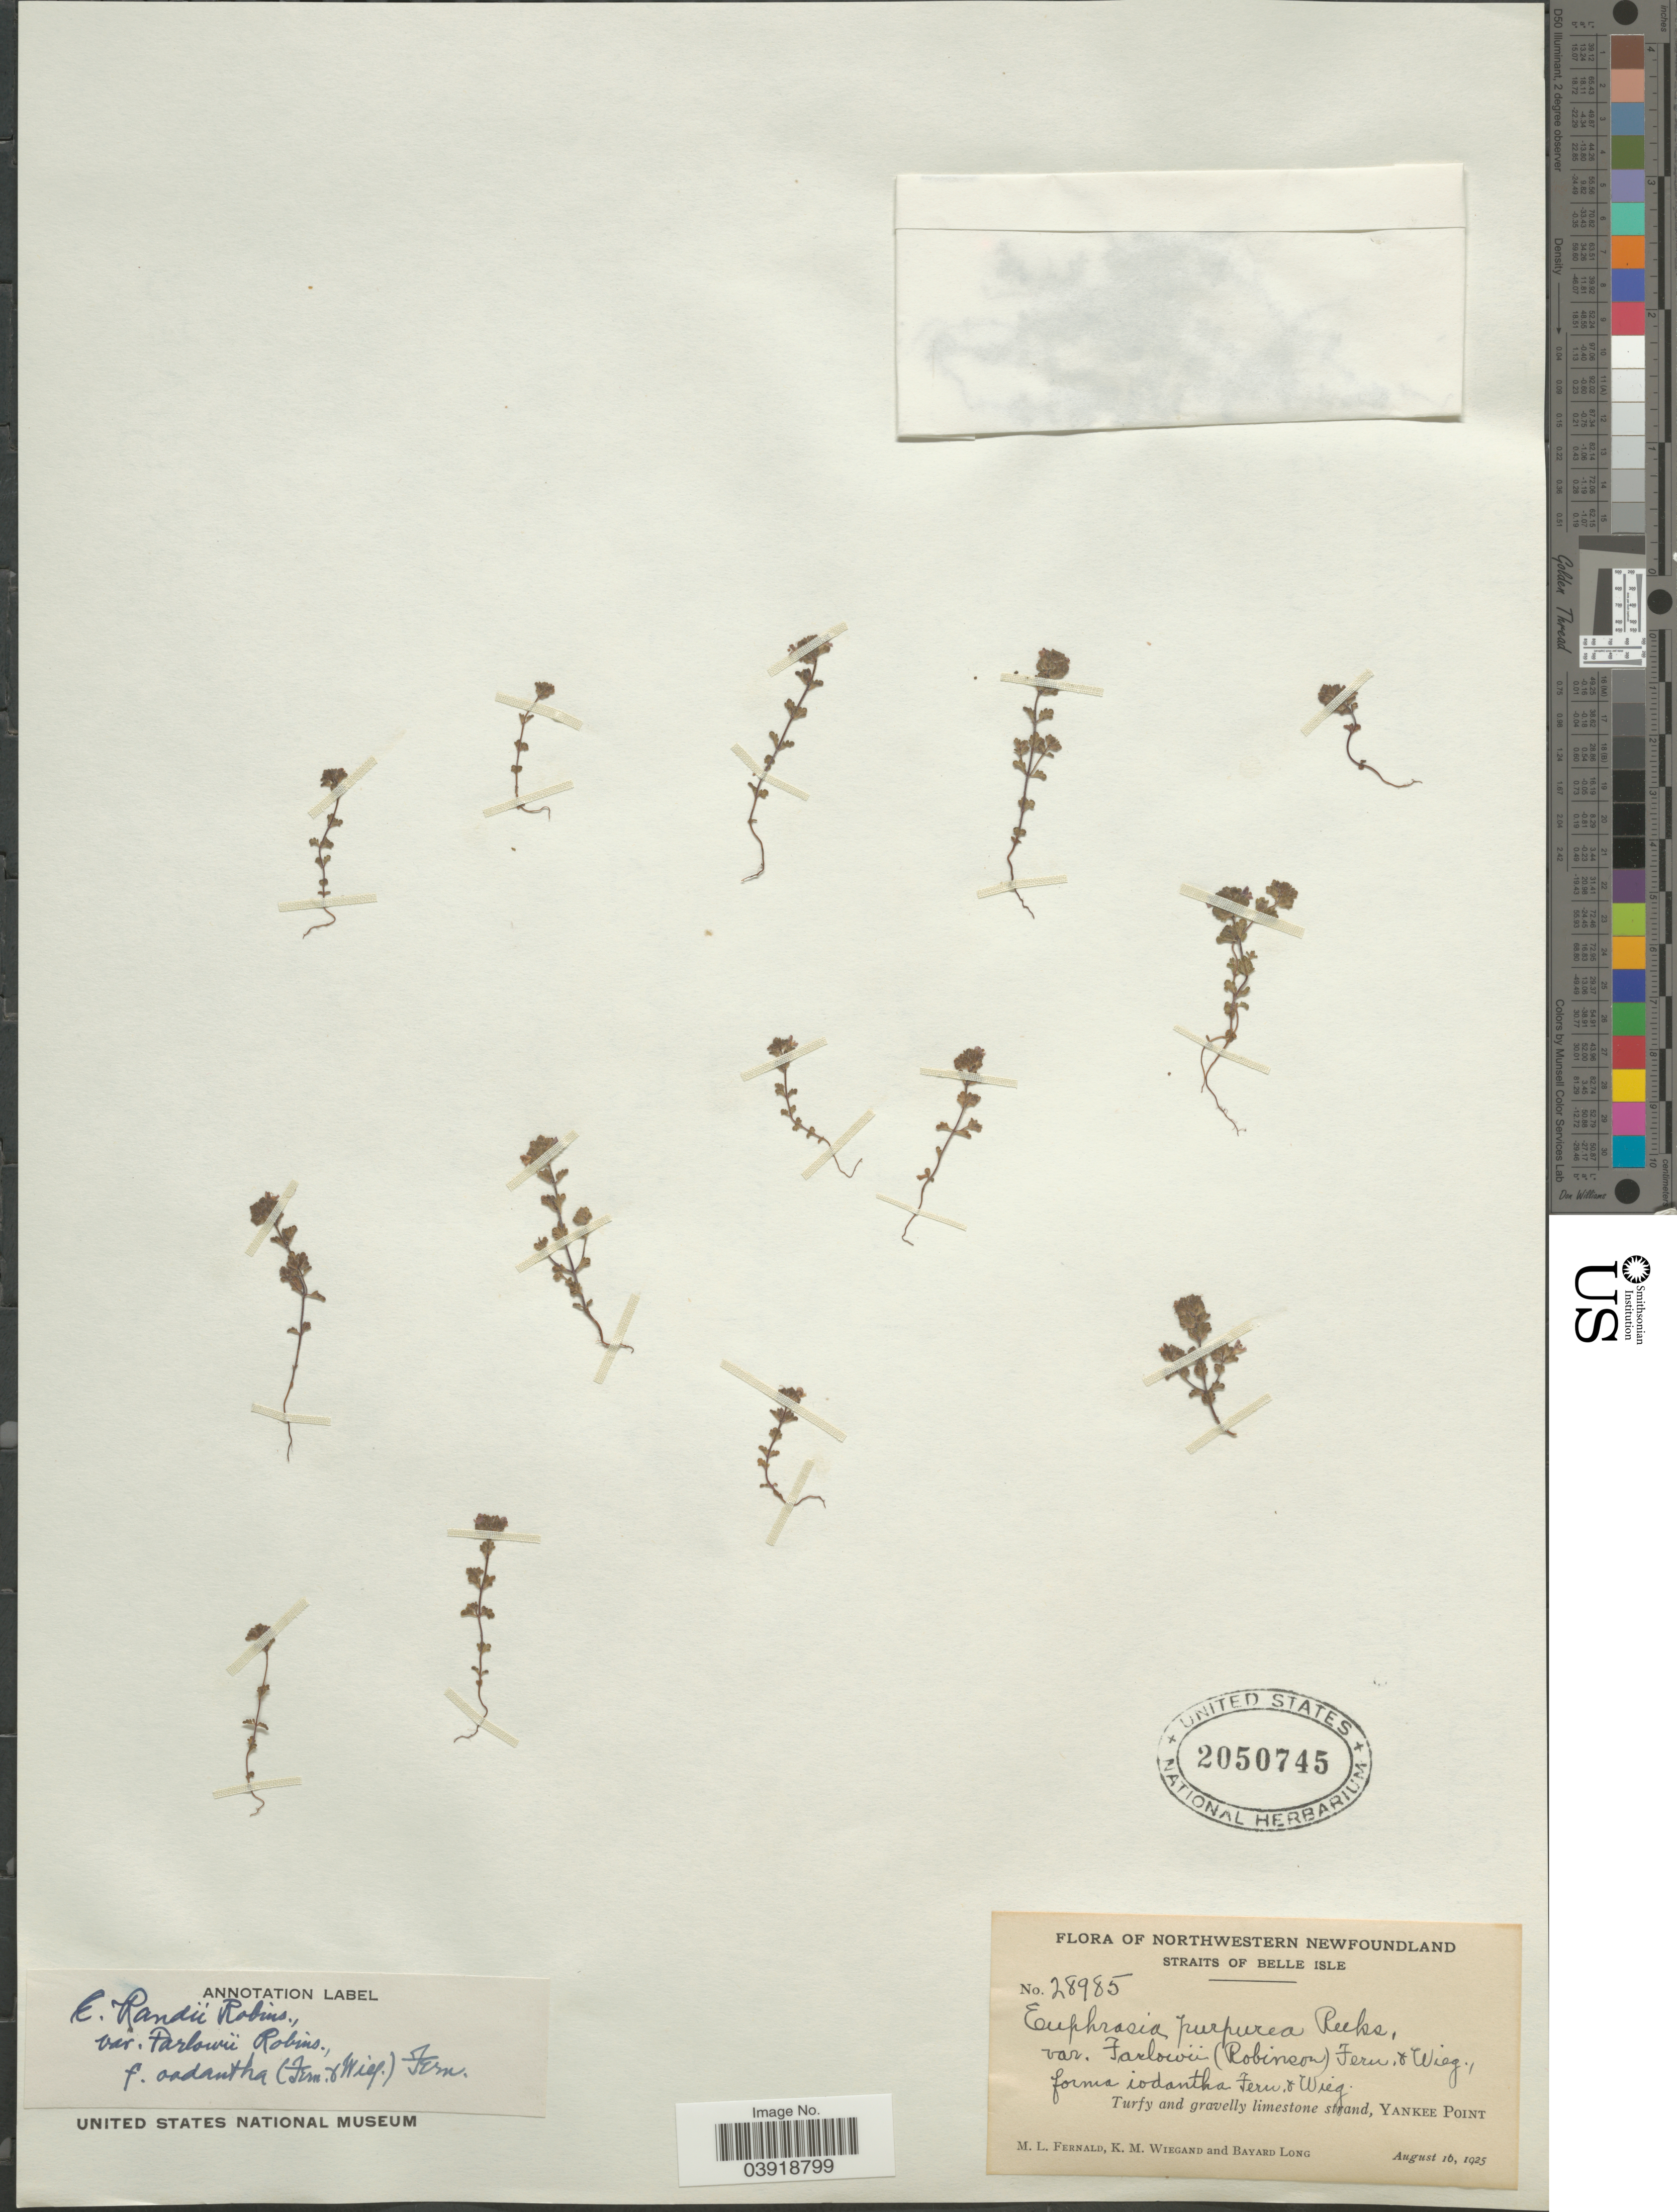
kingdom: Plantae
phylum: Tracheophyta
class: Magnoliopsida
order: Lamiales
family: Orobanchaceae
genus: Euphrasia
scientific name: Euphrasia purpurea var. farlowii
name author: (B.L. Rob.) Fernald & Wiegand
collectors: M. L. Fernald, K. M. Wiegand & B. Long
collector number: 28985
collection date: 1925-08-16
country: Canada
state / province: Newfoundland and Labrador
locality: Northwestern Newfoundland. Straits of Belle Isle. Turfy and gravelly limestone strand, Yankee Point.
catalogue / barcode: US 2050745